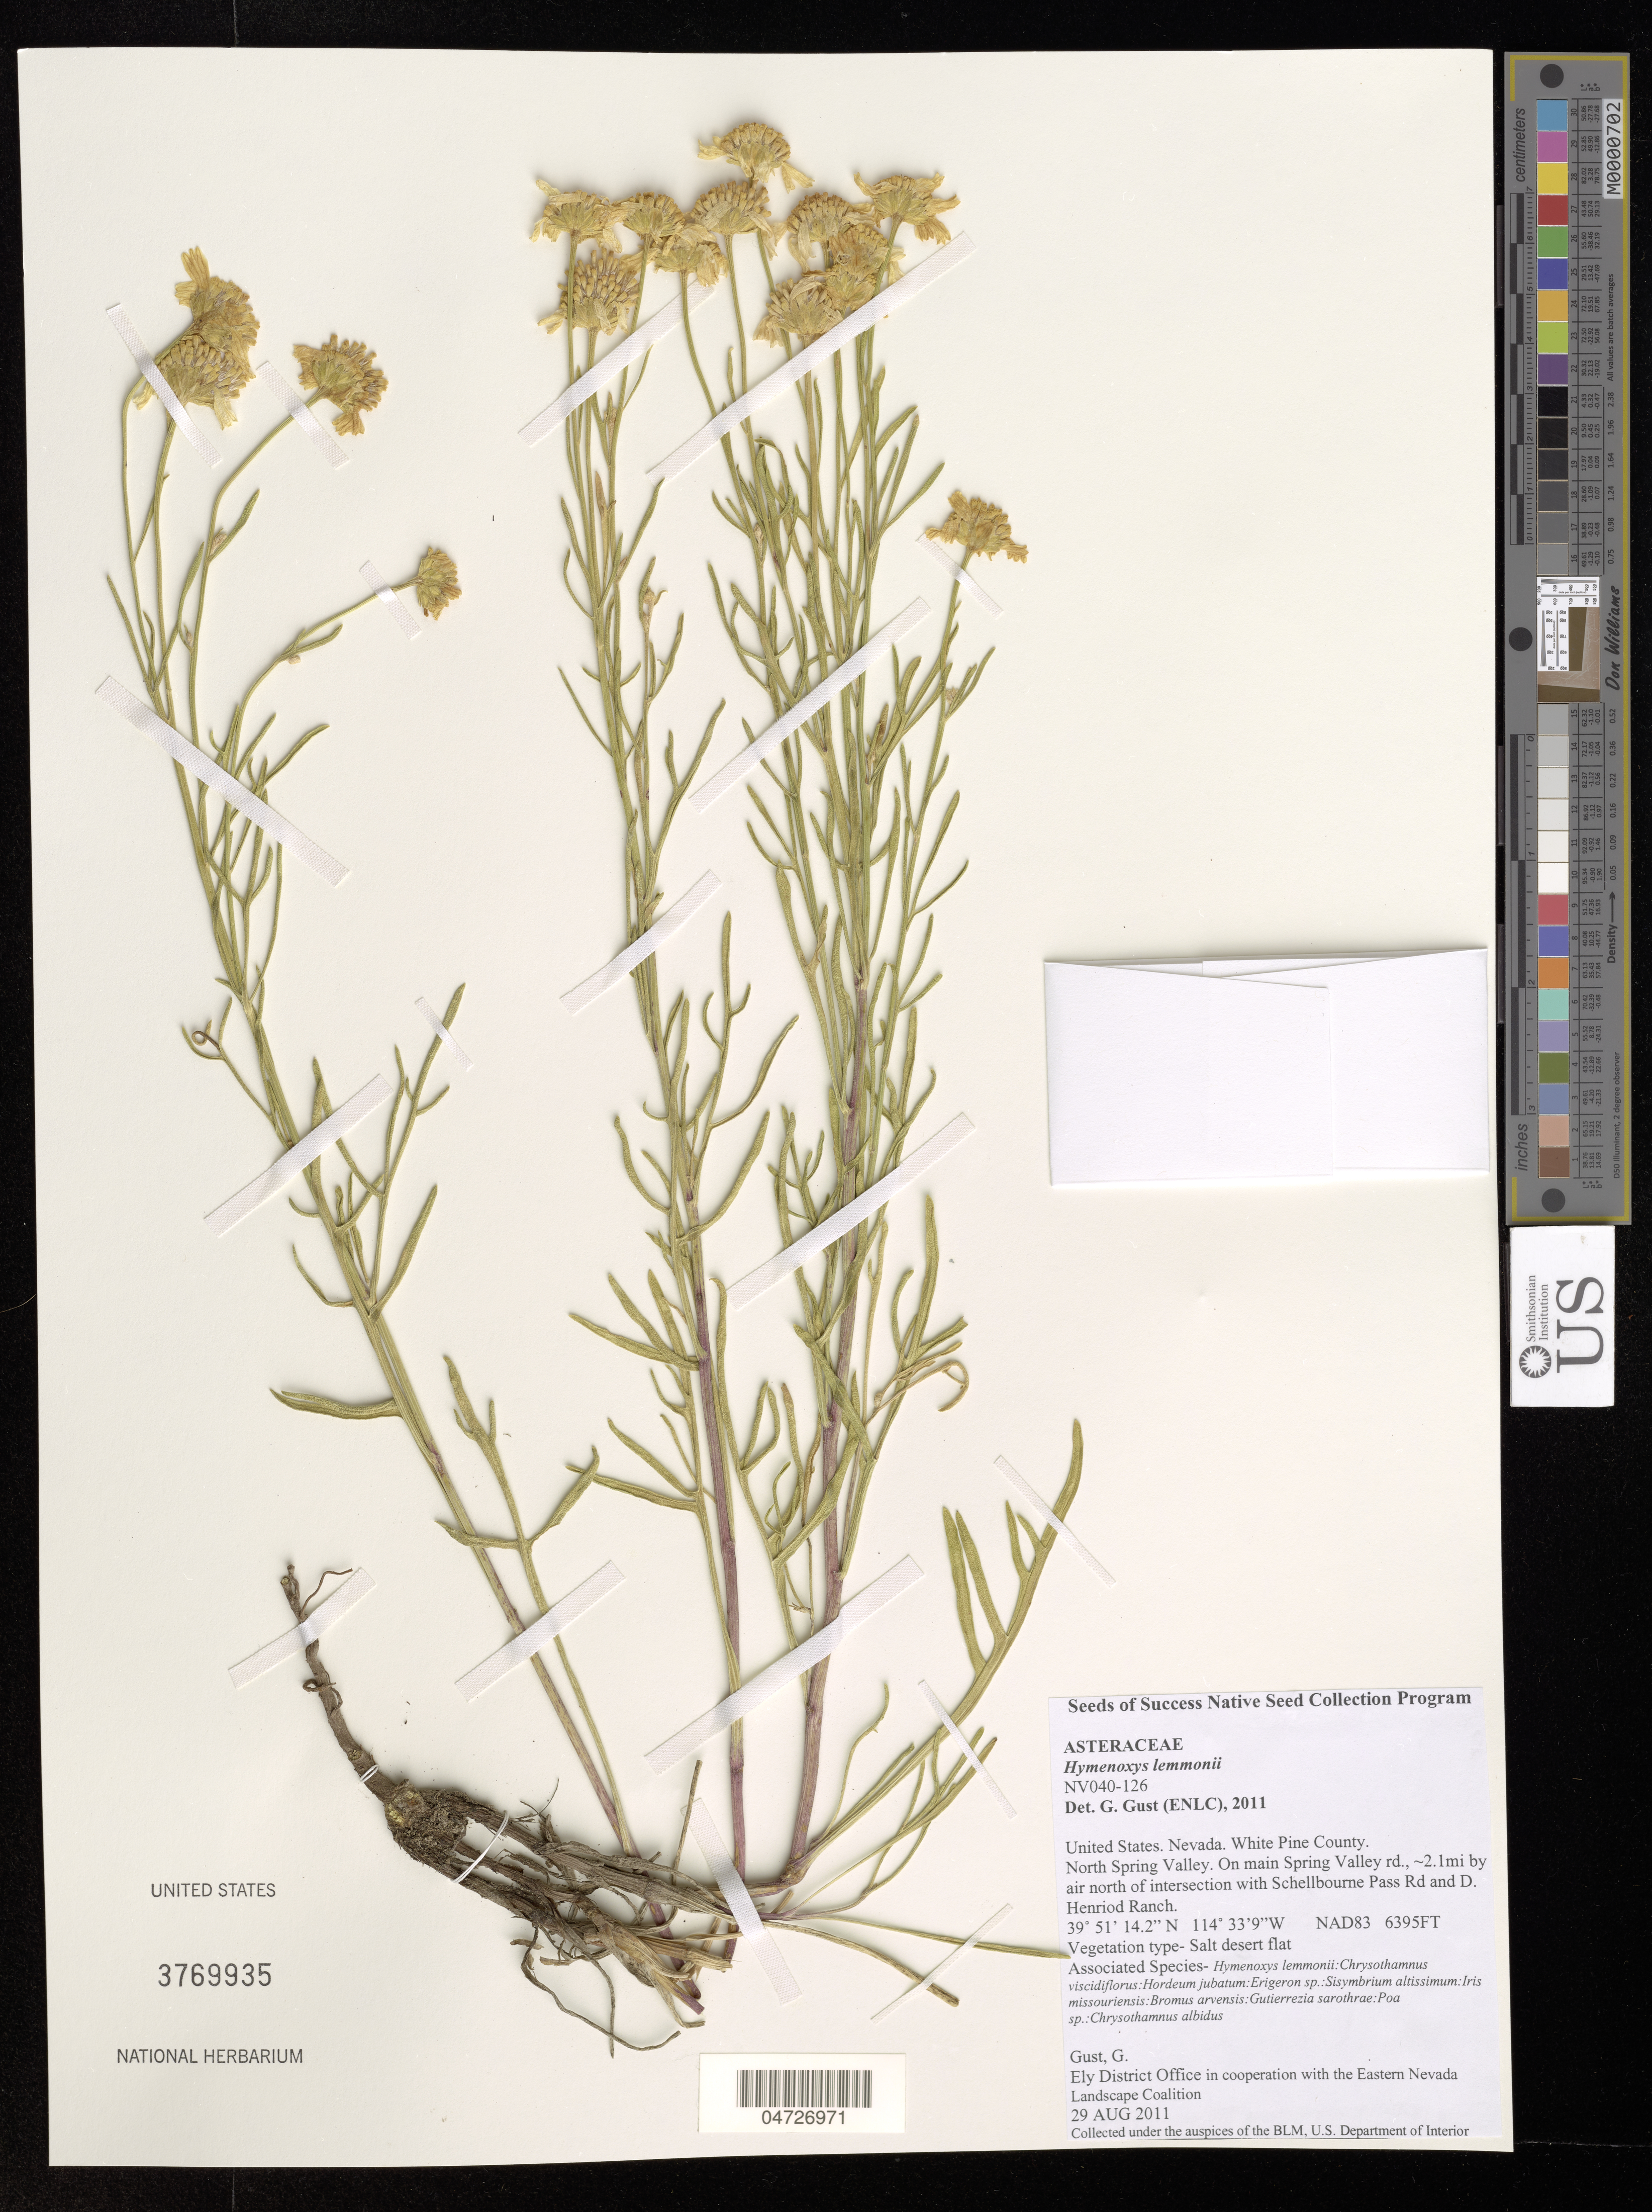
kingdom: Plantae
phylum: Tracheophyta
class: Magnoliopsida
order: Asterales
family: Asteraceae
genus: Hymenoxys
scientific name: Hymenoxys lemmonii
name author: (Greene) Cockerell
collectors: G. Gust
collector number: NV040-126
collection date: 2011-08-29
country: United States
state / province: Nevada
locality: White Pine County. North Spring Valley. On main Spring Valley rd., ~2.1mi by air north of intersection with Schellbourne Pass Rd and D. Henriod Ranch.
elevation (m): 1949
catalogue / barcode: US 3769935